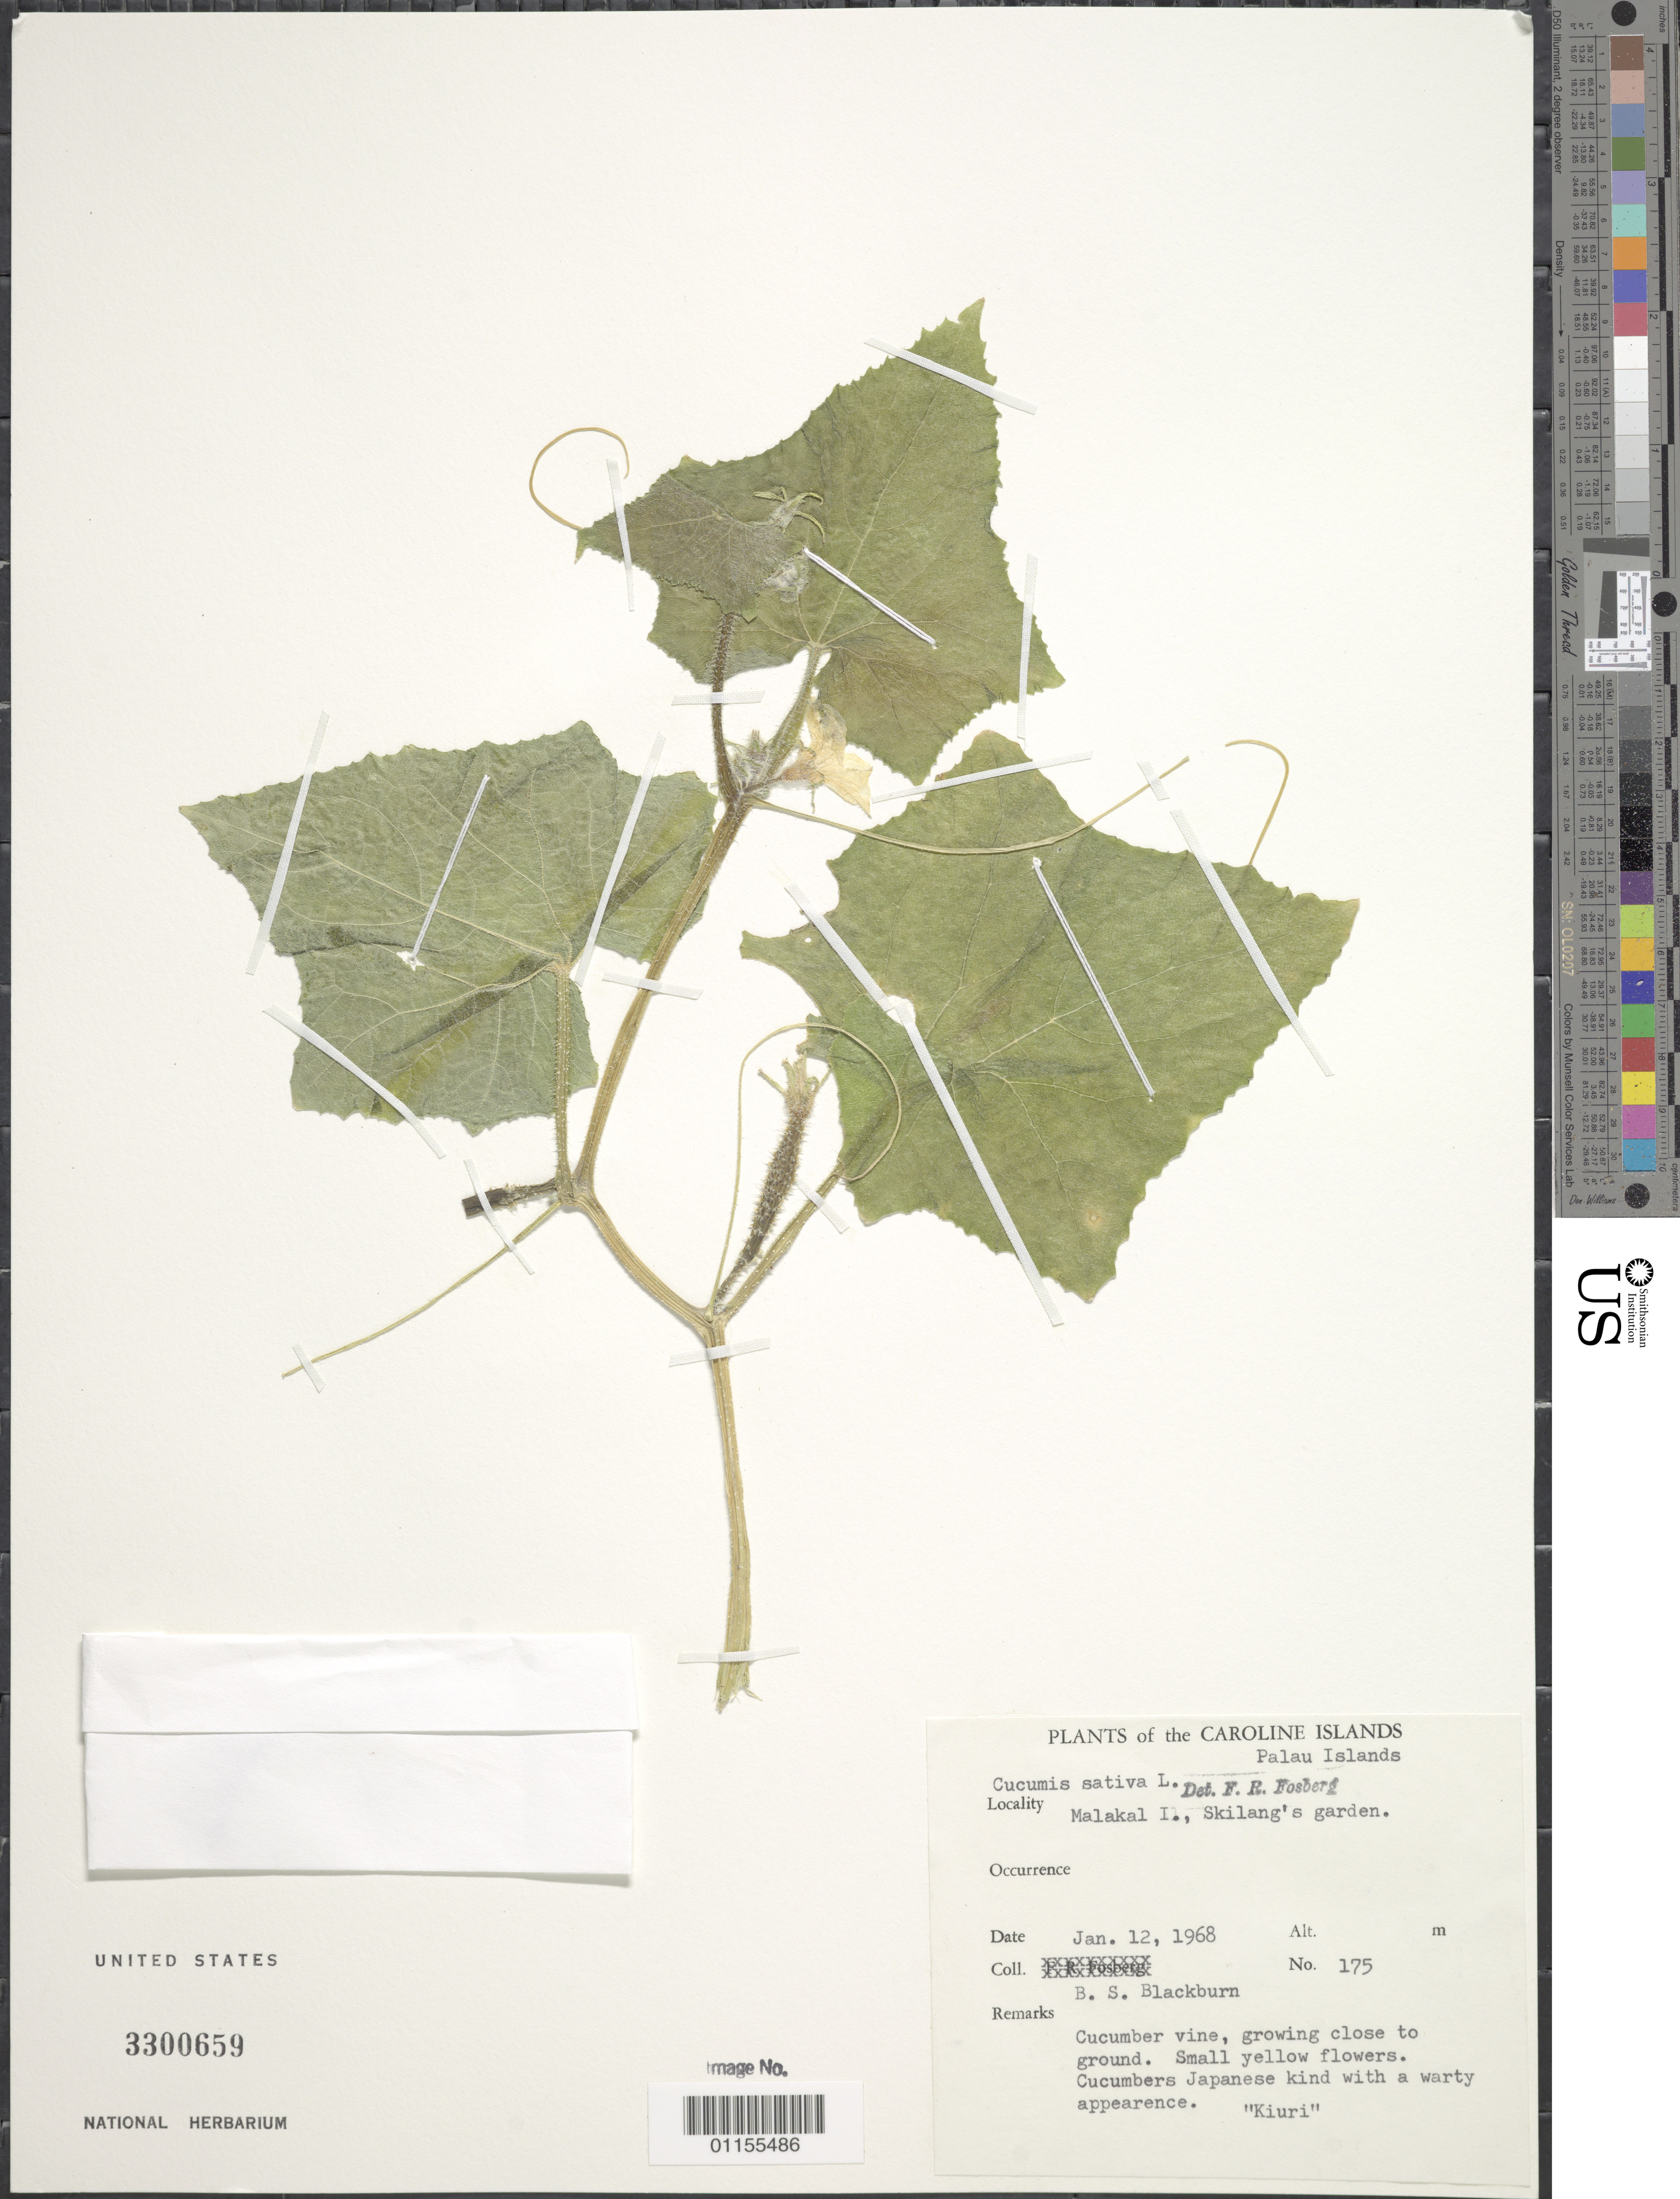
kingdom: Plantae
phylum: Tracheophyta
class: Magnoliopsida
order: Cucurbitales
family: Cucurbitaceae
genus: Cucumis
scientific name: Cucumis sativus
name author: L.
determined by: Fosberg, F. R.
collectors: B. S. Blackburn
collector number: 175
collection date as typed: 12 Jan 1968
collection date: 1968-01-12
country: Palau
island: Ngemelachel (Malakal)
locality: Skilang's garden.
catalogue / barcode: US 3300659